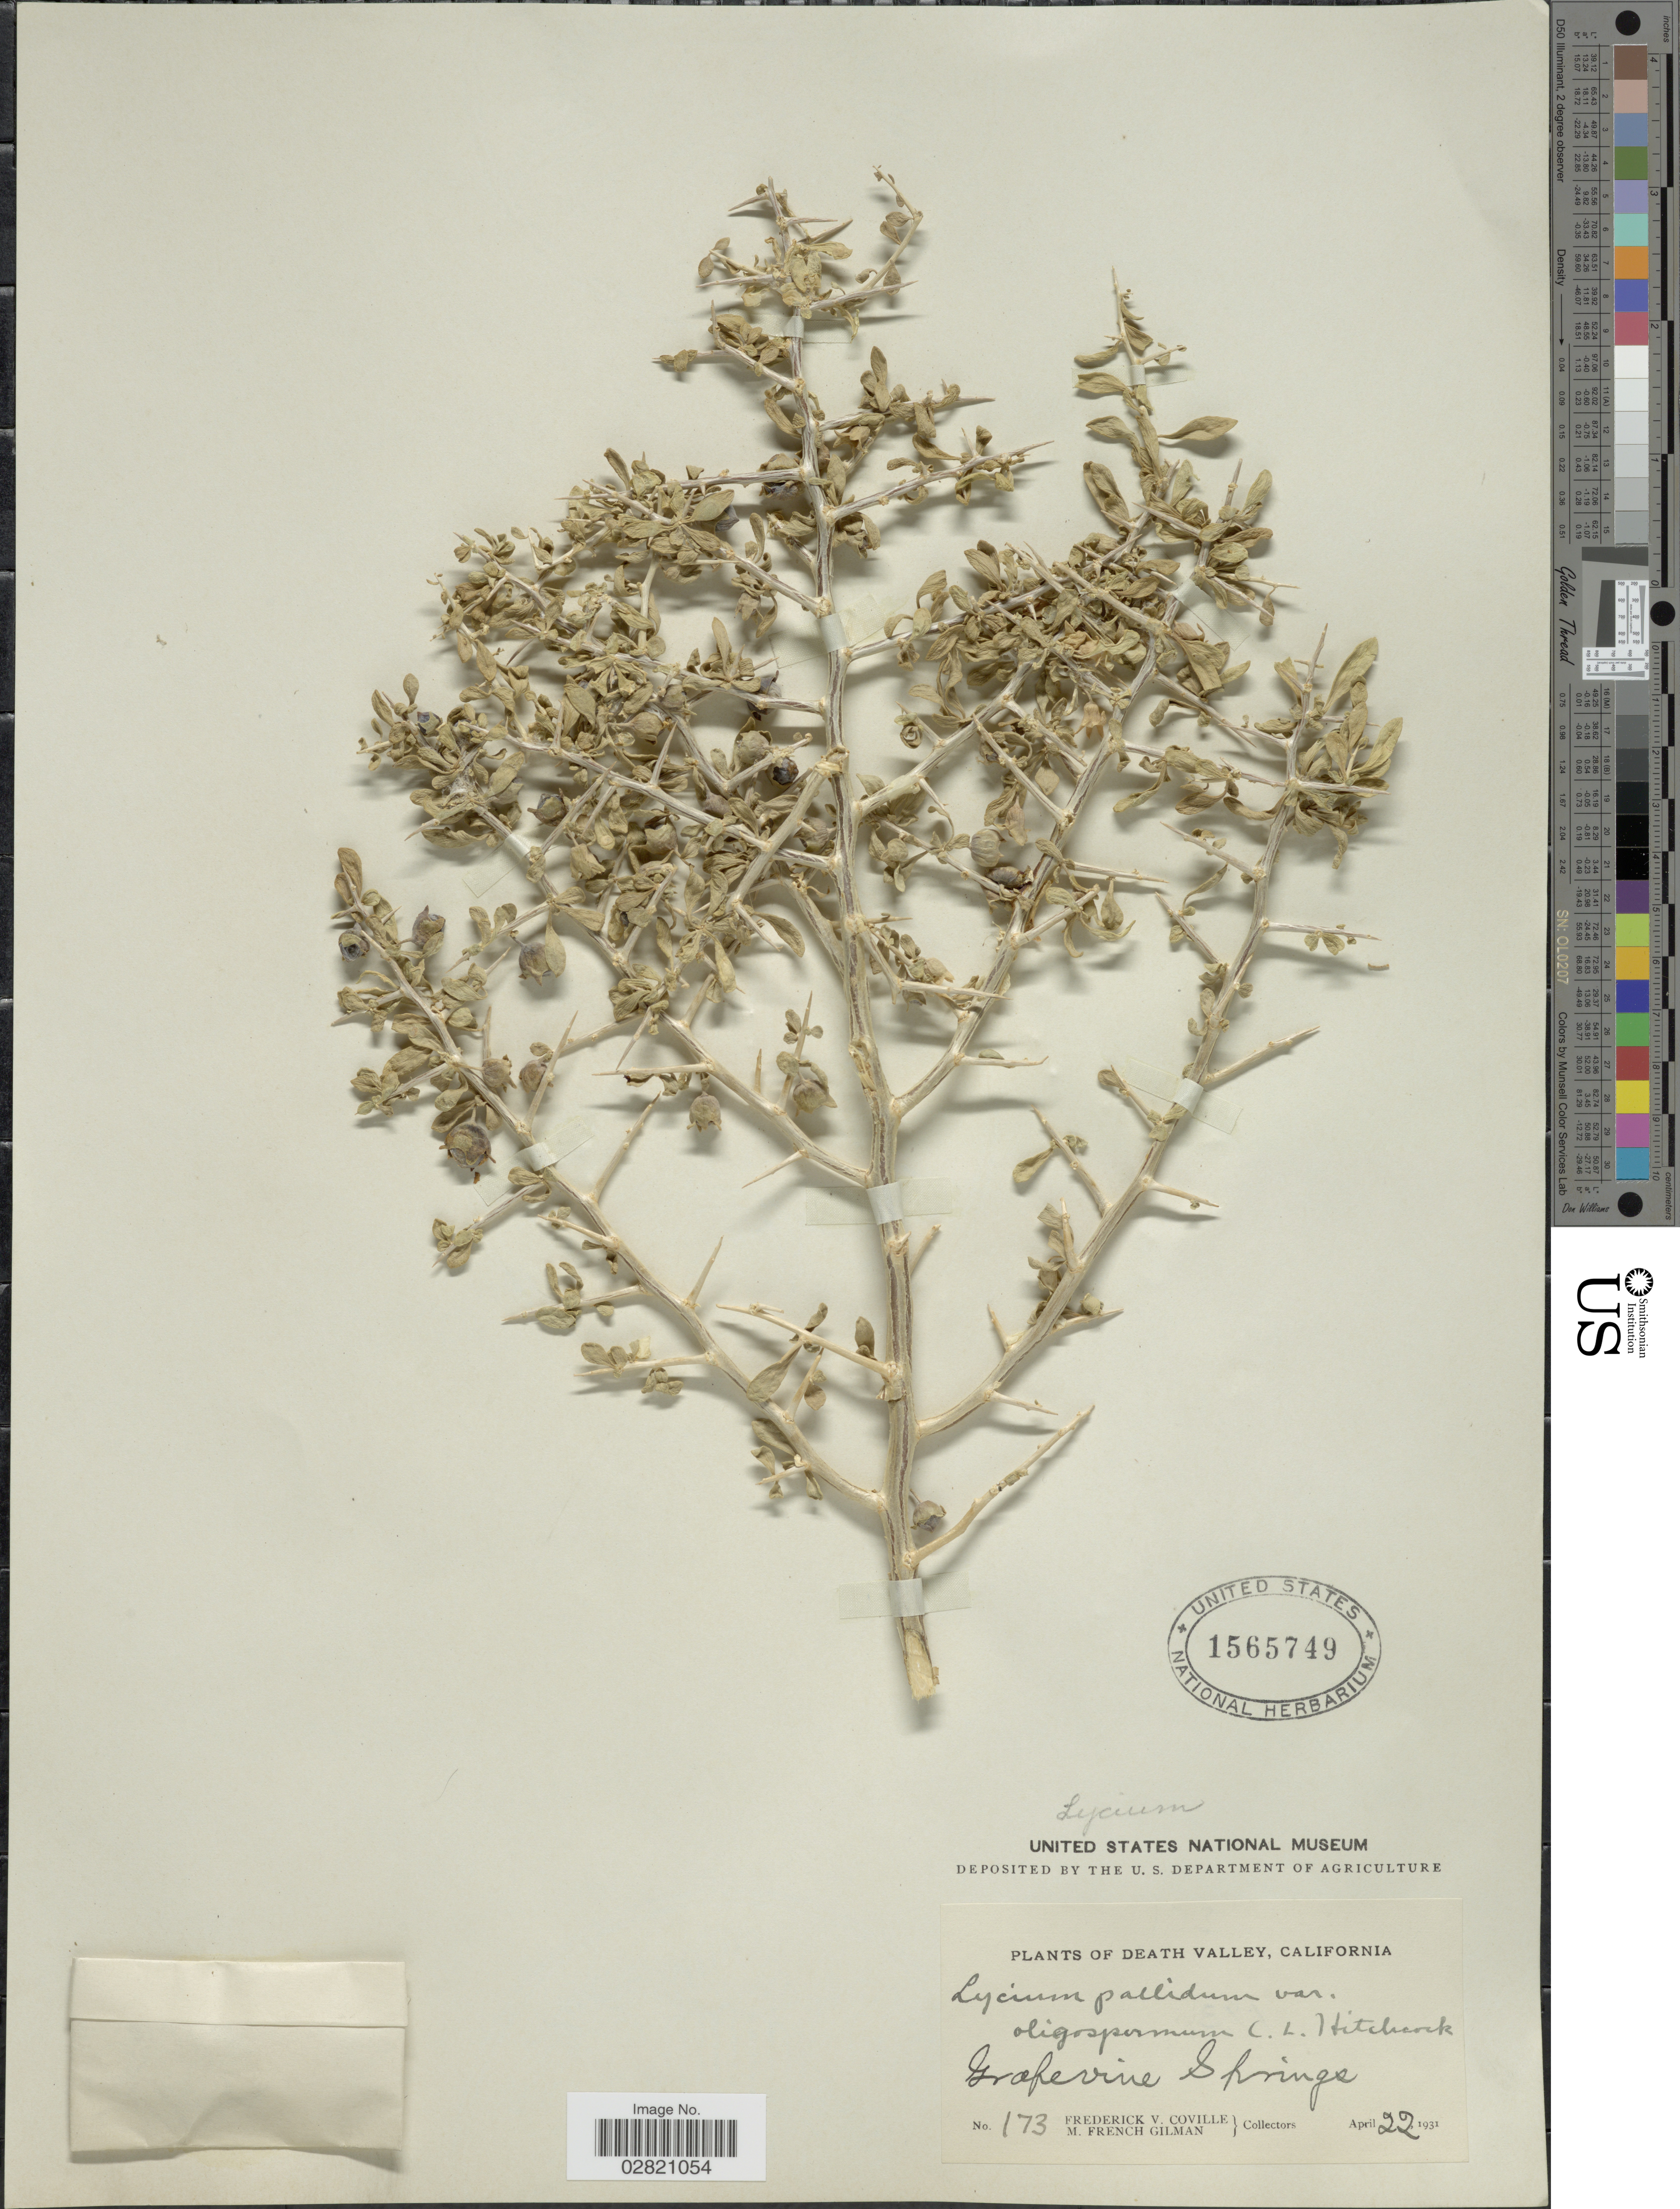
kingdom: Plantae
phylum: Tracheophyta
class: Magnoliopsida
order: Solanales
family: Solanaceae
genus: Lycium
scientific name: Lycium pallidum var. oligospermum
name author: C.L. Hitchc.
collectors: F. V. Coville & M. F. Gilman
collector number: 173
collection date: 1931-04-22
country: United States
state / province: California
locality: Death Valley. Grapevine Springs.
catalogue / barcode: US 1565749